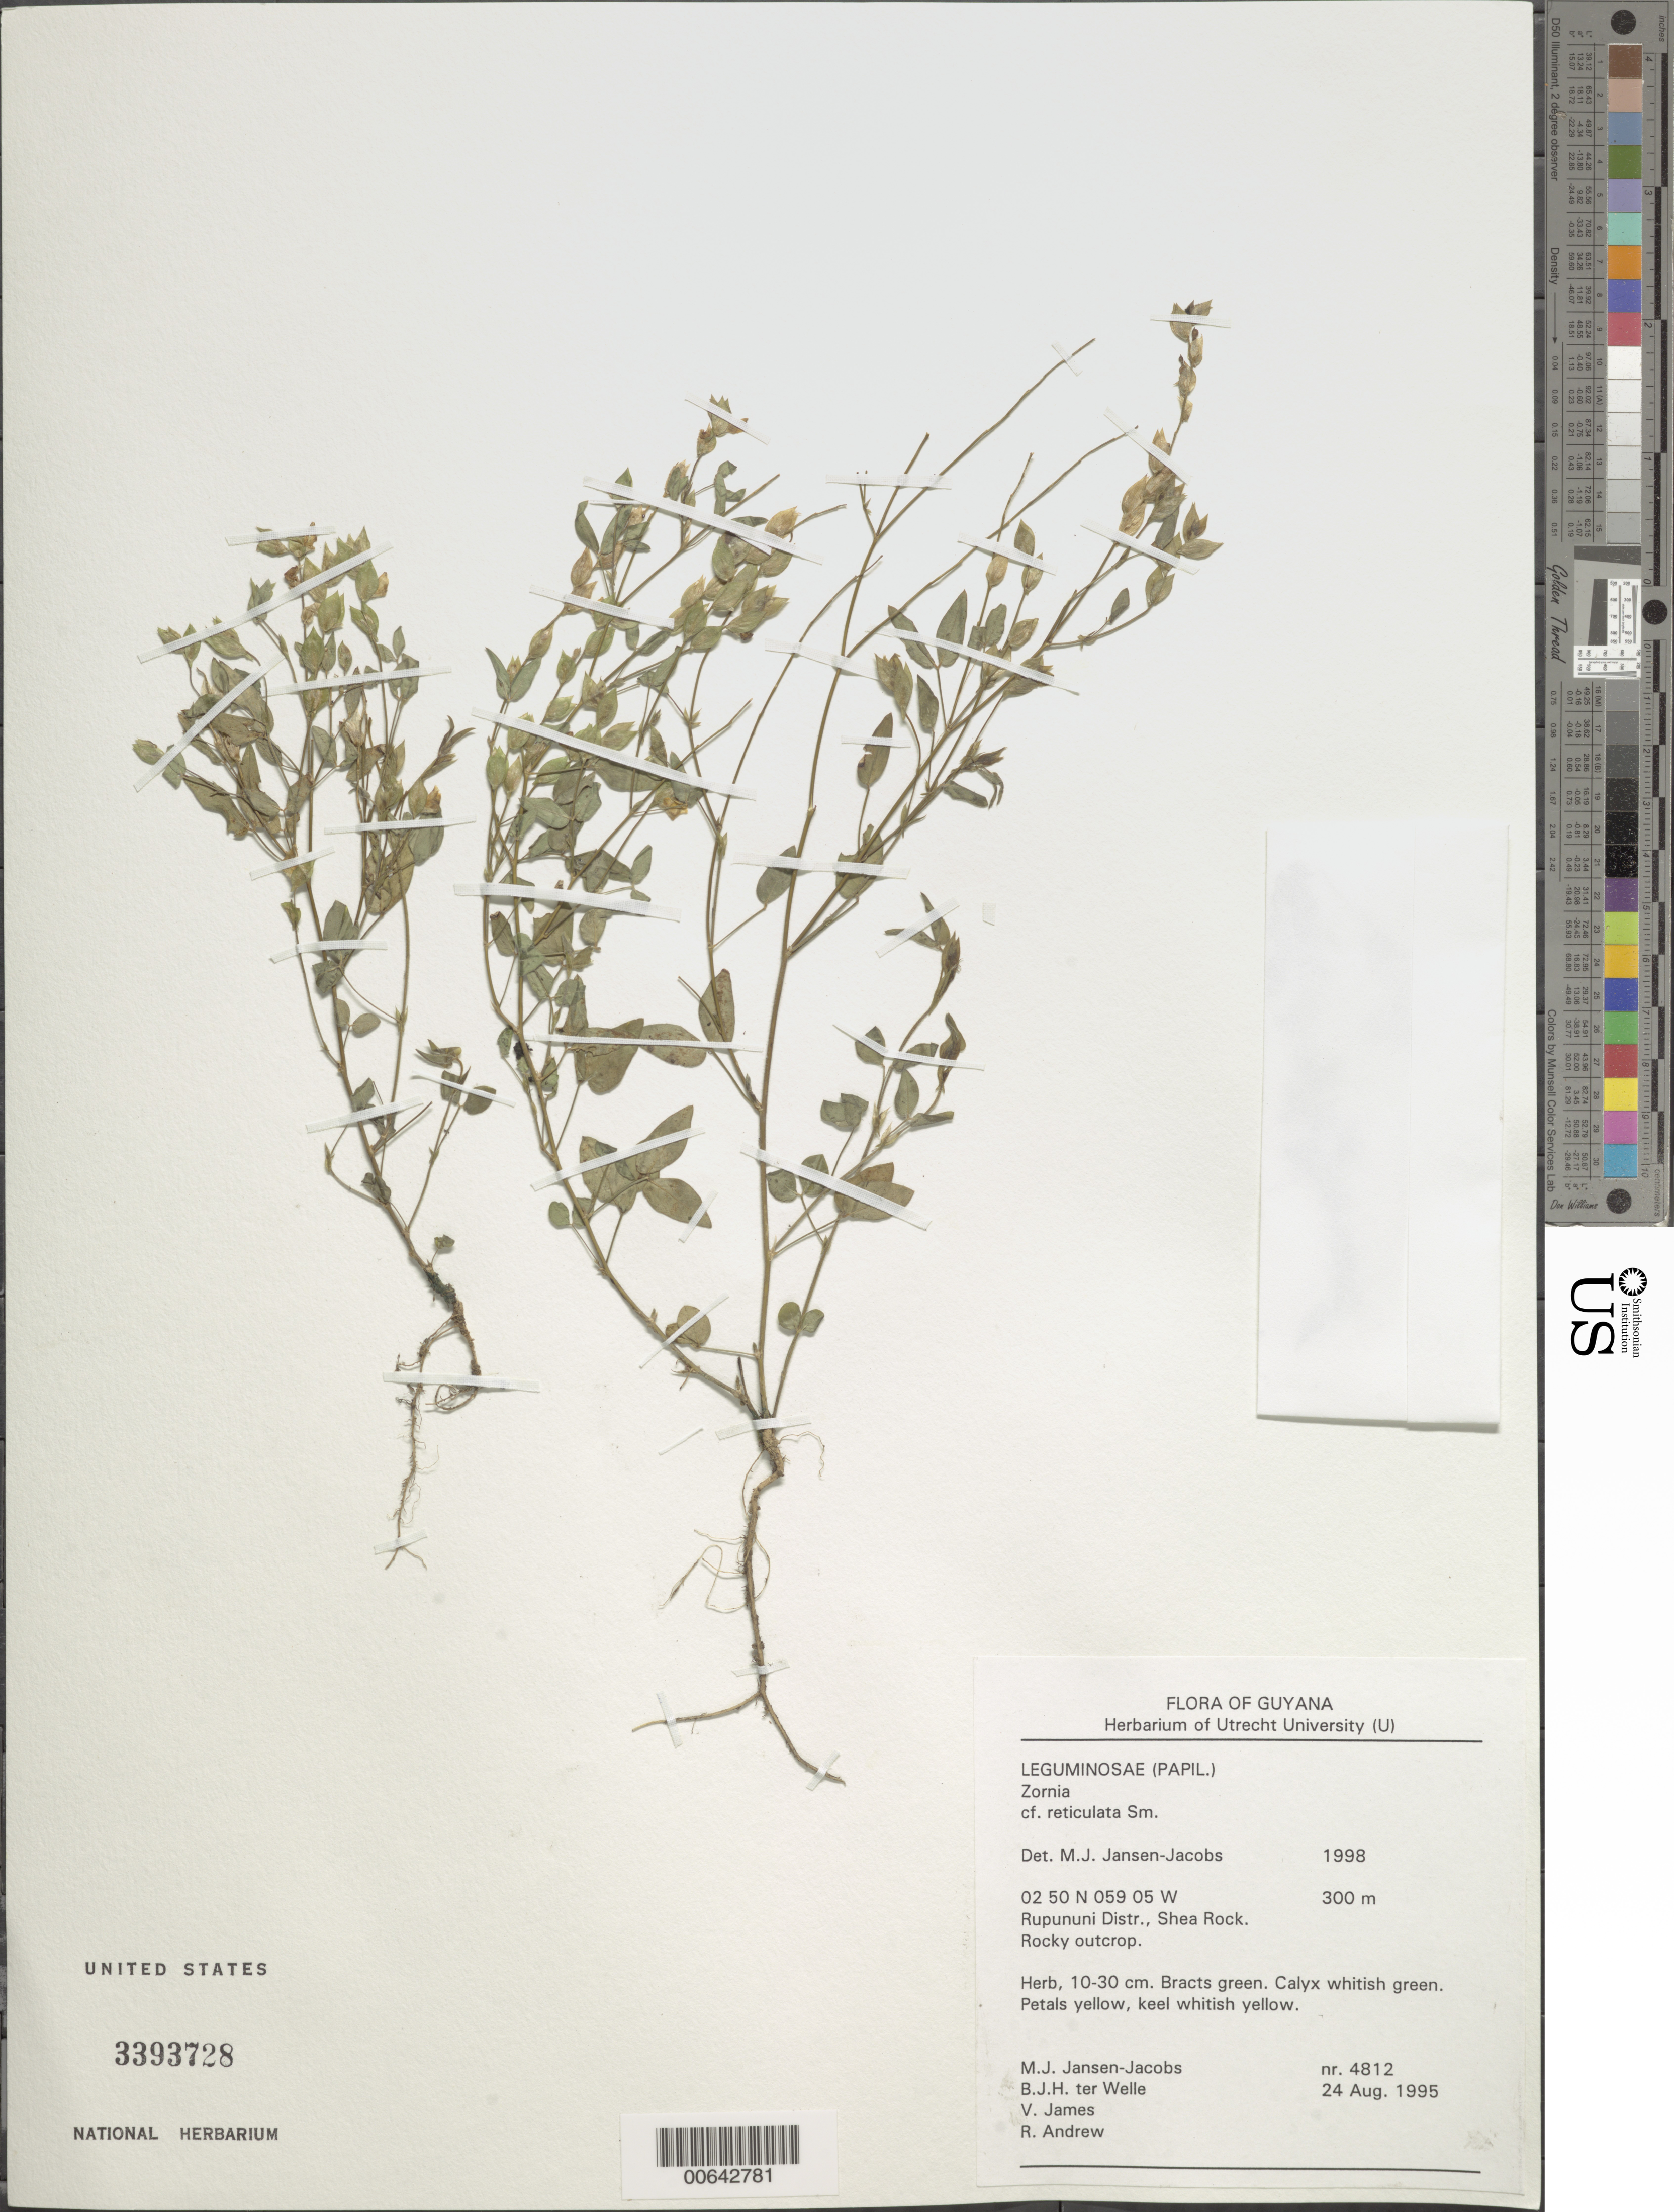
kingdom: Plantae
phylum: Tracheophyta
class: Magnoliopsida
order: Fabales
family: Fabaceae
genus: Zornia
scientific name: Zornia reticulata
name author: Sm.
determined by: Jansen-Jacobs, M. J., (U), Nationaal Herbarium Nederland, Utrecht University branch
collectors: M. J. Jansen-Jacobs, B. Welle, V. James & R. Andrew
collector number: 4812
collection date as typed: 24-Aug-95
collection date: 1995-08-24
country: Guyana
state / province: U. Takutu-U. Essequibo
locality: Shea Rock, Rupununi Dist.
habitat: Rocky outcrop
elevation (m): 300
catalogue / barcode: US 3393728